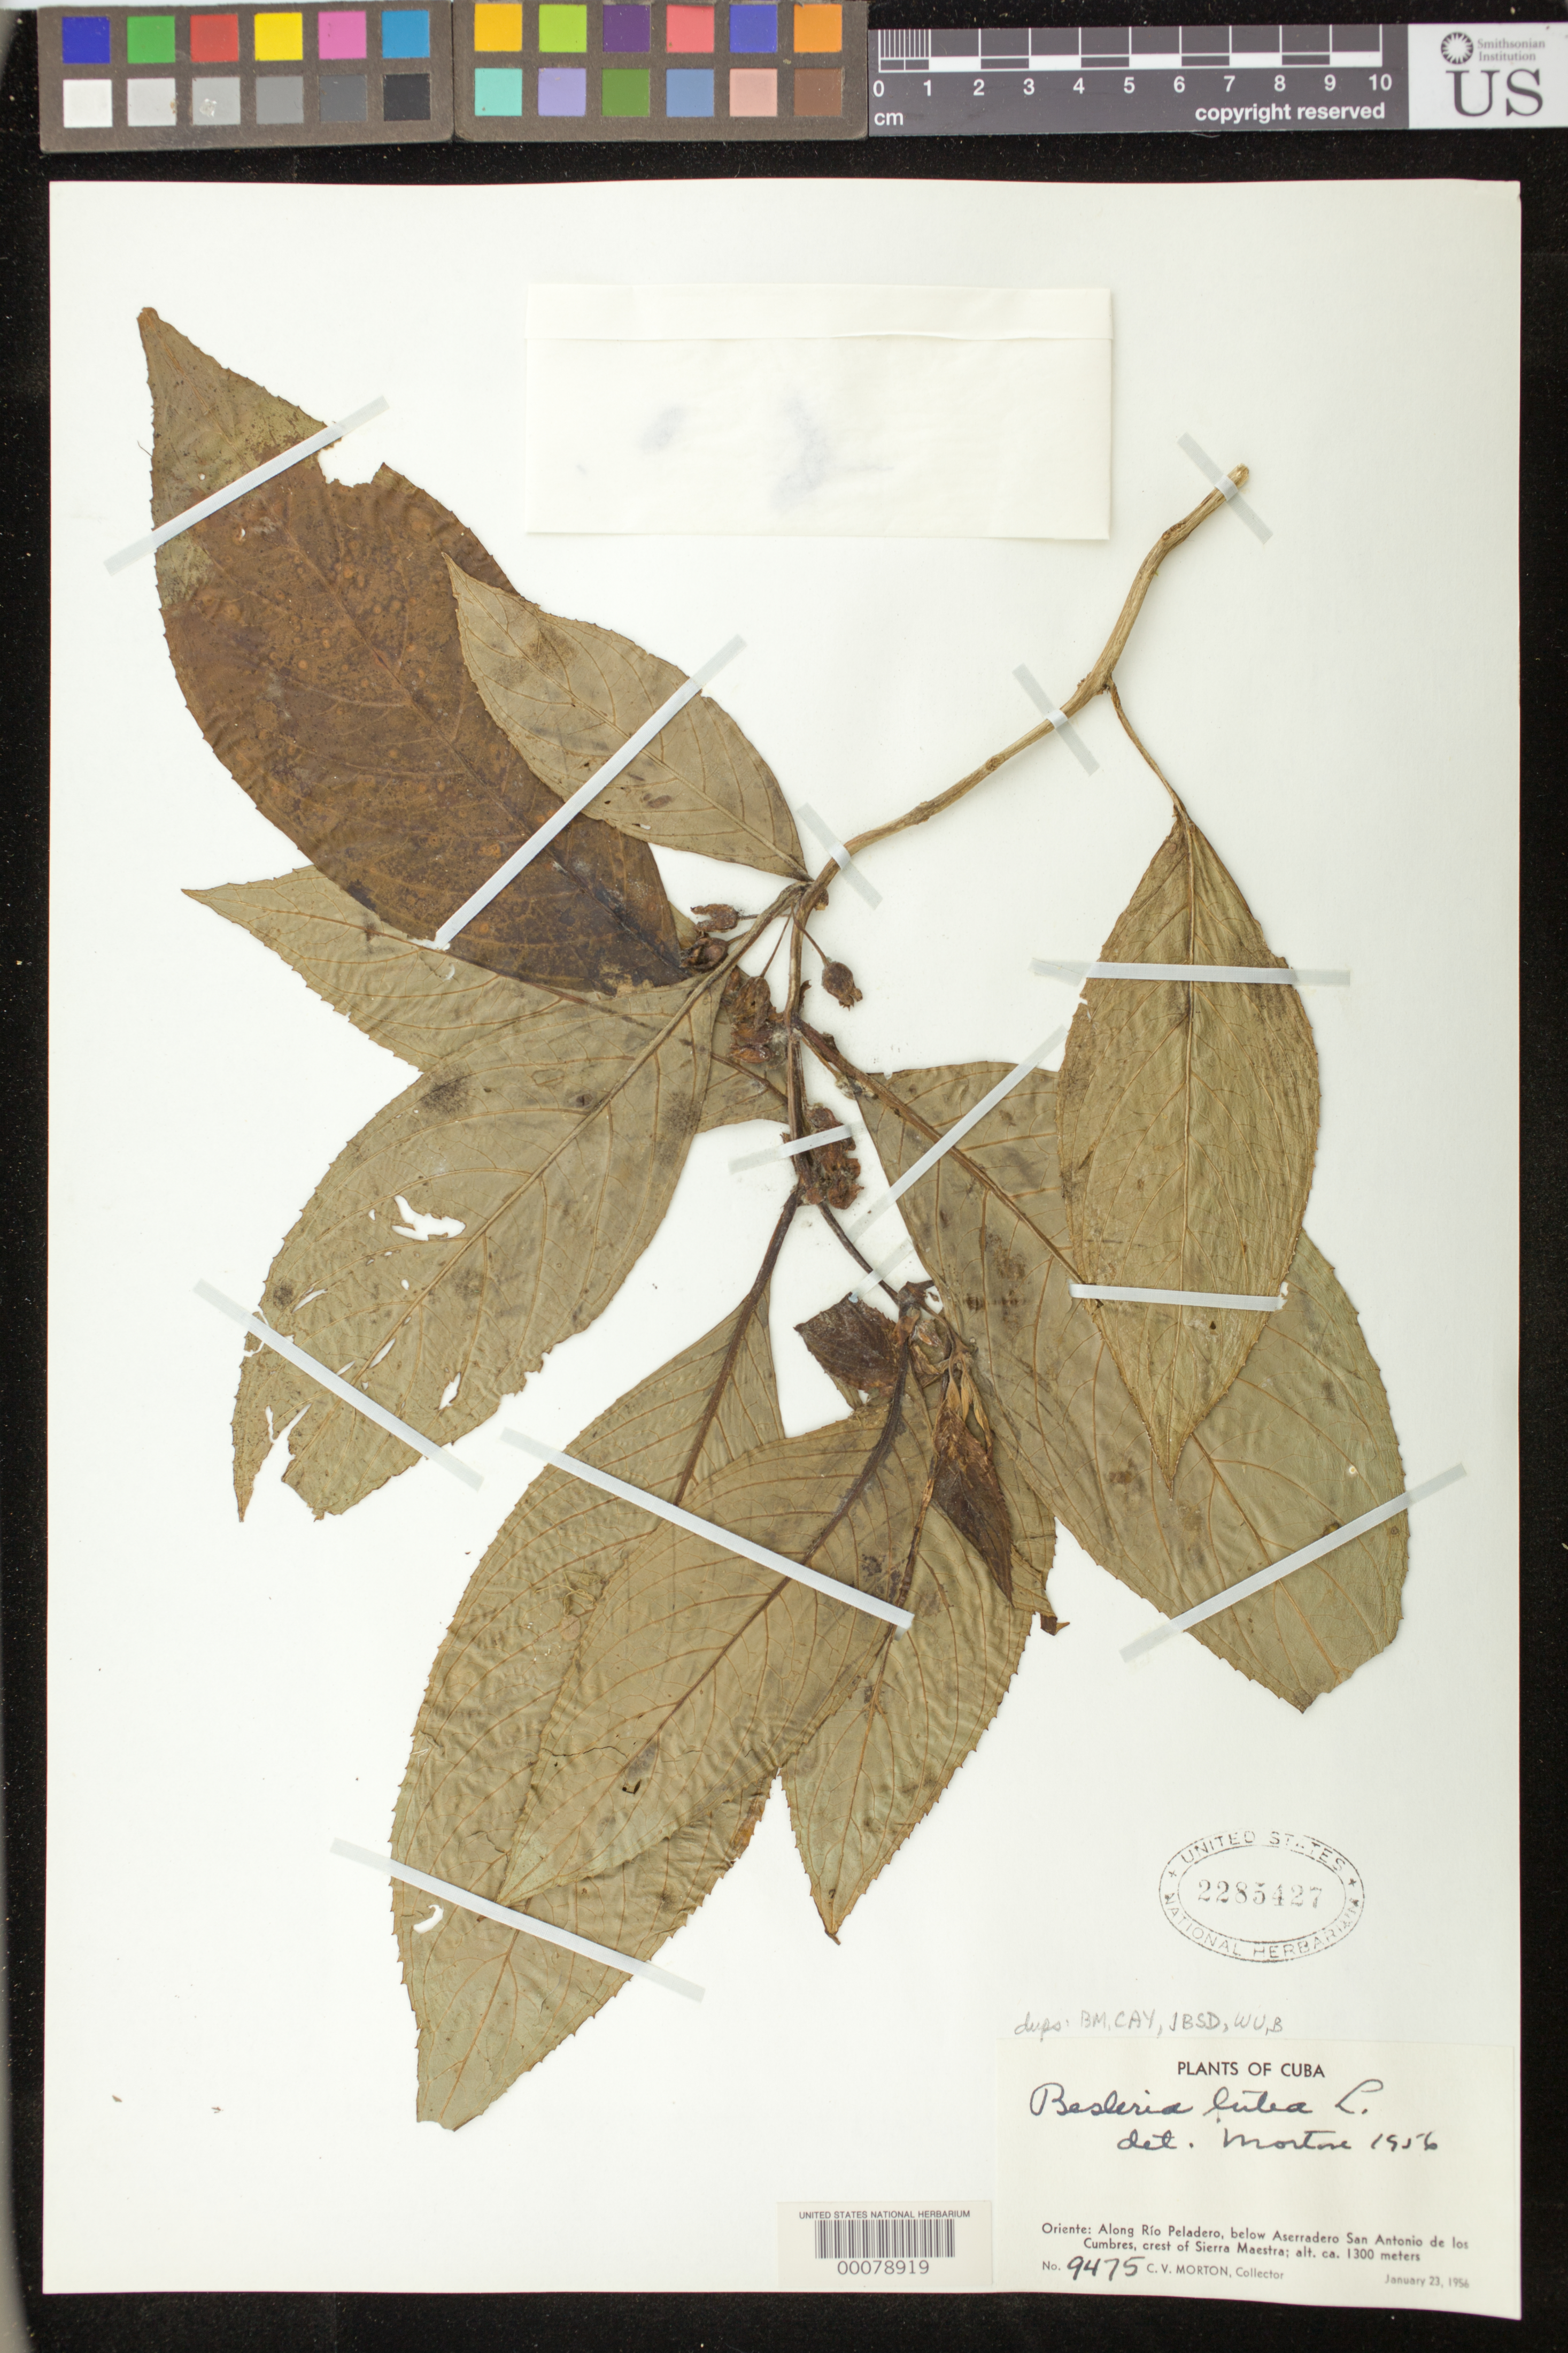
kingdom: Plantae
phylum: Tracheophyta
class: Magnoliopsida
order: Lamiales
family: Gesneriaceae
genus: Besleria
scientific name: Besleria lutea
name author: L.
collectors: C. V. Morton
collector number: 9475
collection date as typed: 23 Jan 1956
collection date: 1956-01-23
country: Cuba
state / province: Oriente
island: Cuba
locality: Along Rio Peladero, below Aserradero San Antonio de Los Cumbres, crest of Sierra Maestra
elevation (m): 1300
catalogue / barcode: US 2285427